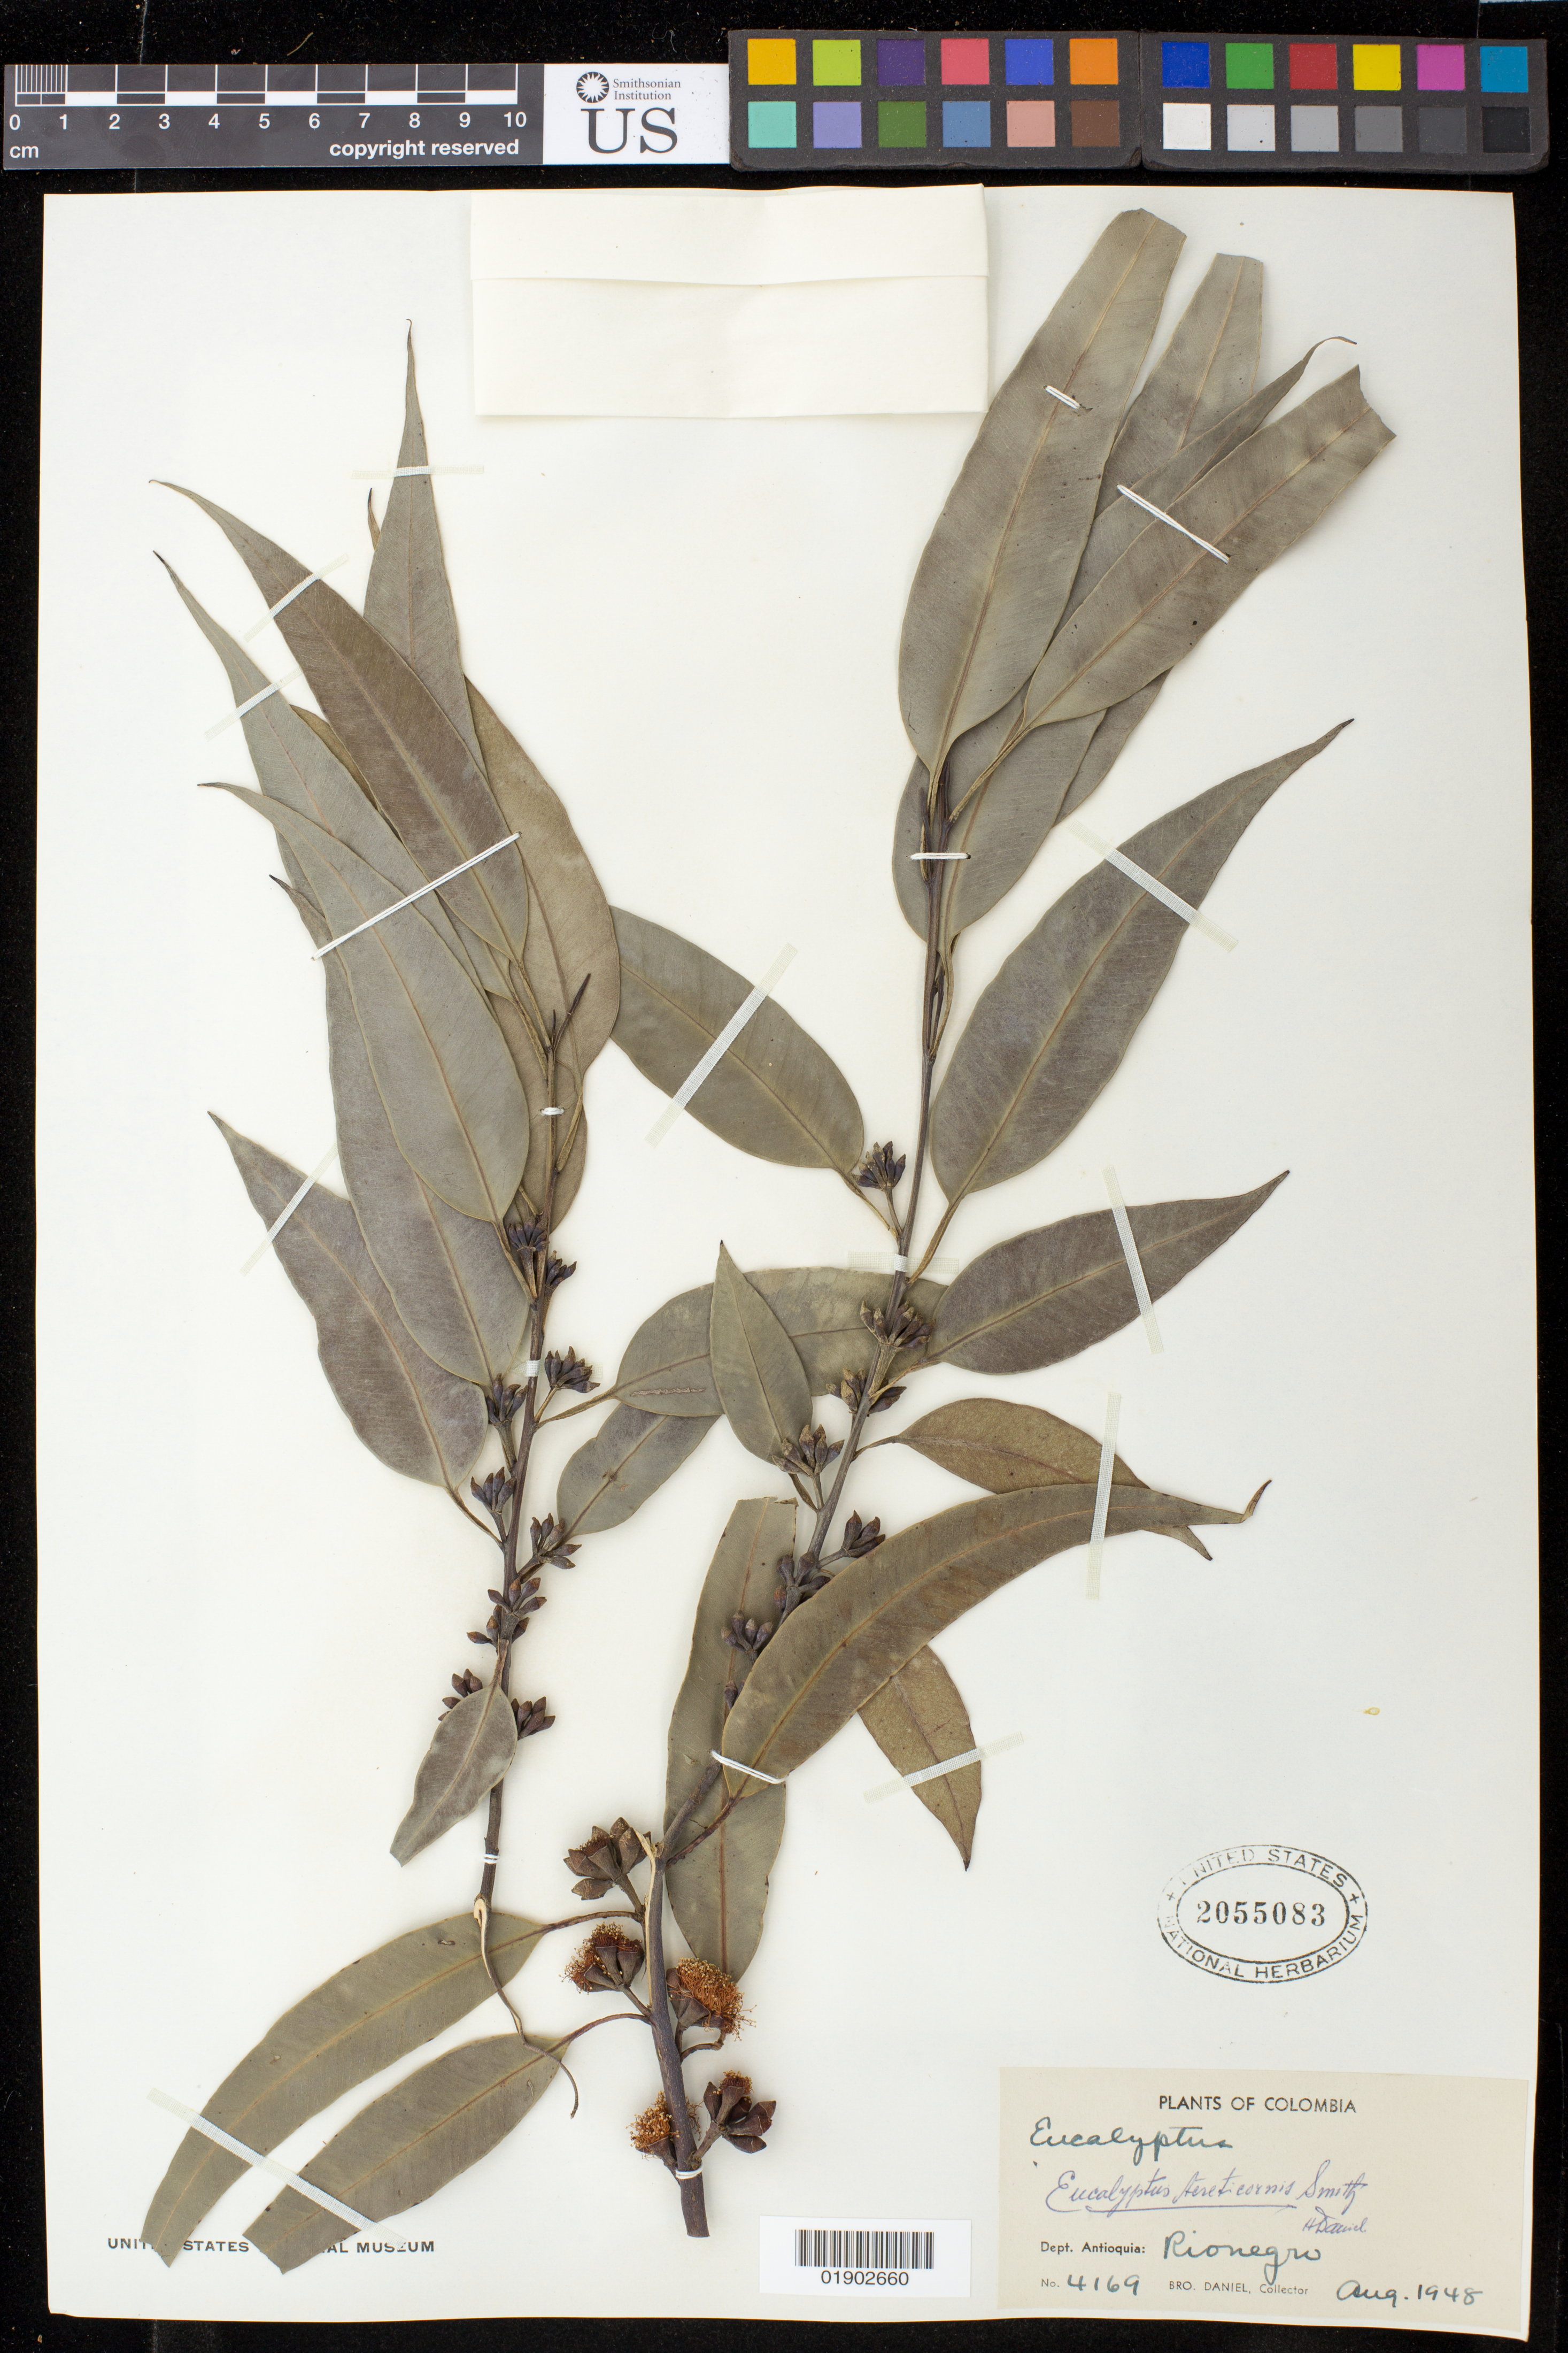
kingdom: Plantae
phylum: Tracheophyta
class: Magnoliopsida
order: Myrtales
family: Myrtaceae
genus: Eucalyptus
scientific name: Eucalyptus tereticornis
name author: Sm.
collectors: Bro. Daniel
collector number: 4169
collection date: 1948-08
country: Colombia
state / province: Antioquia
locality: Rio Negro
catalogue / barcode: US 2055083